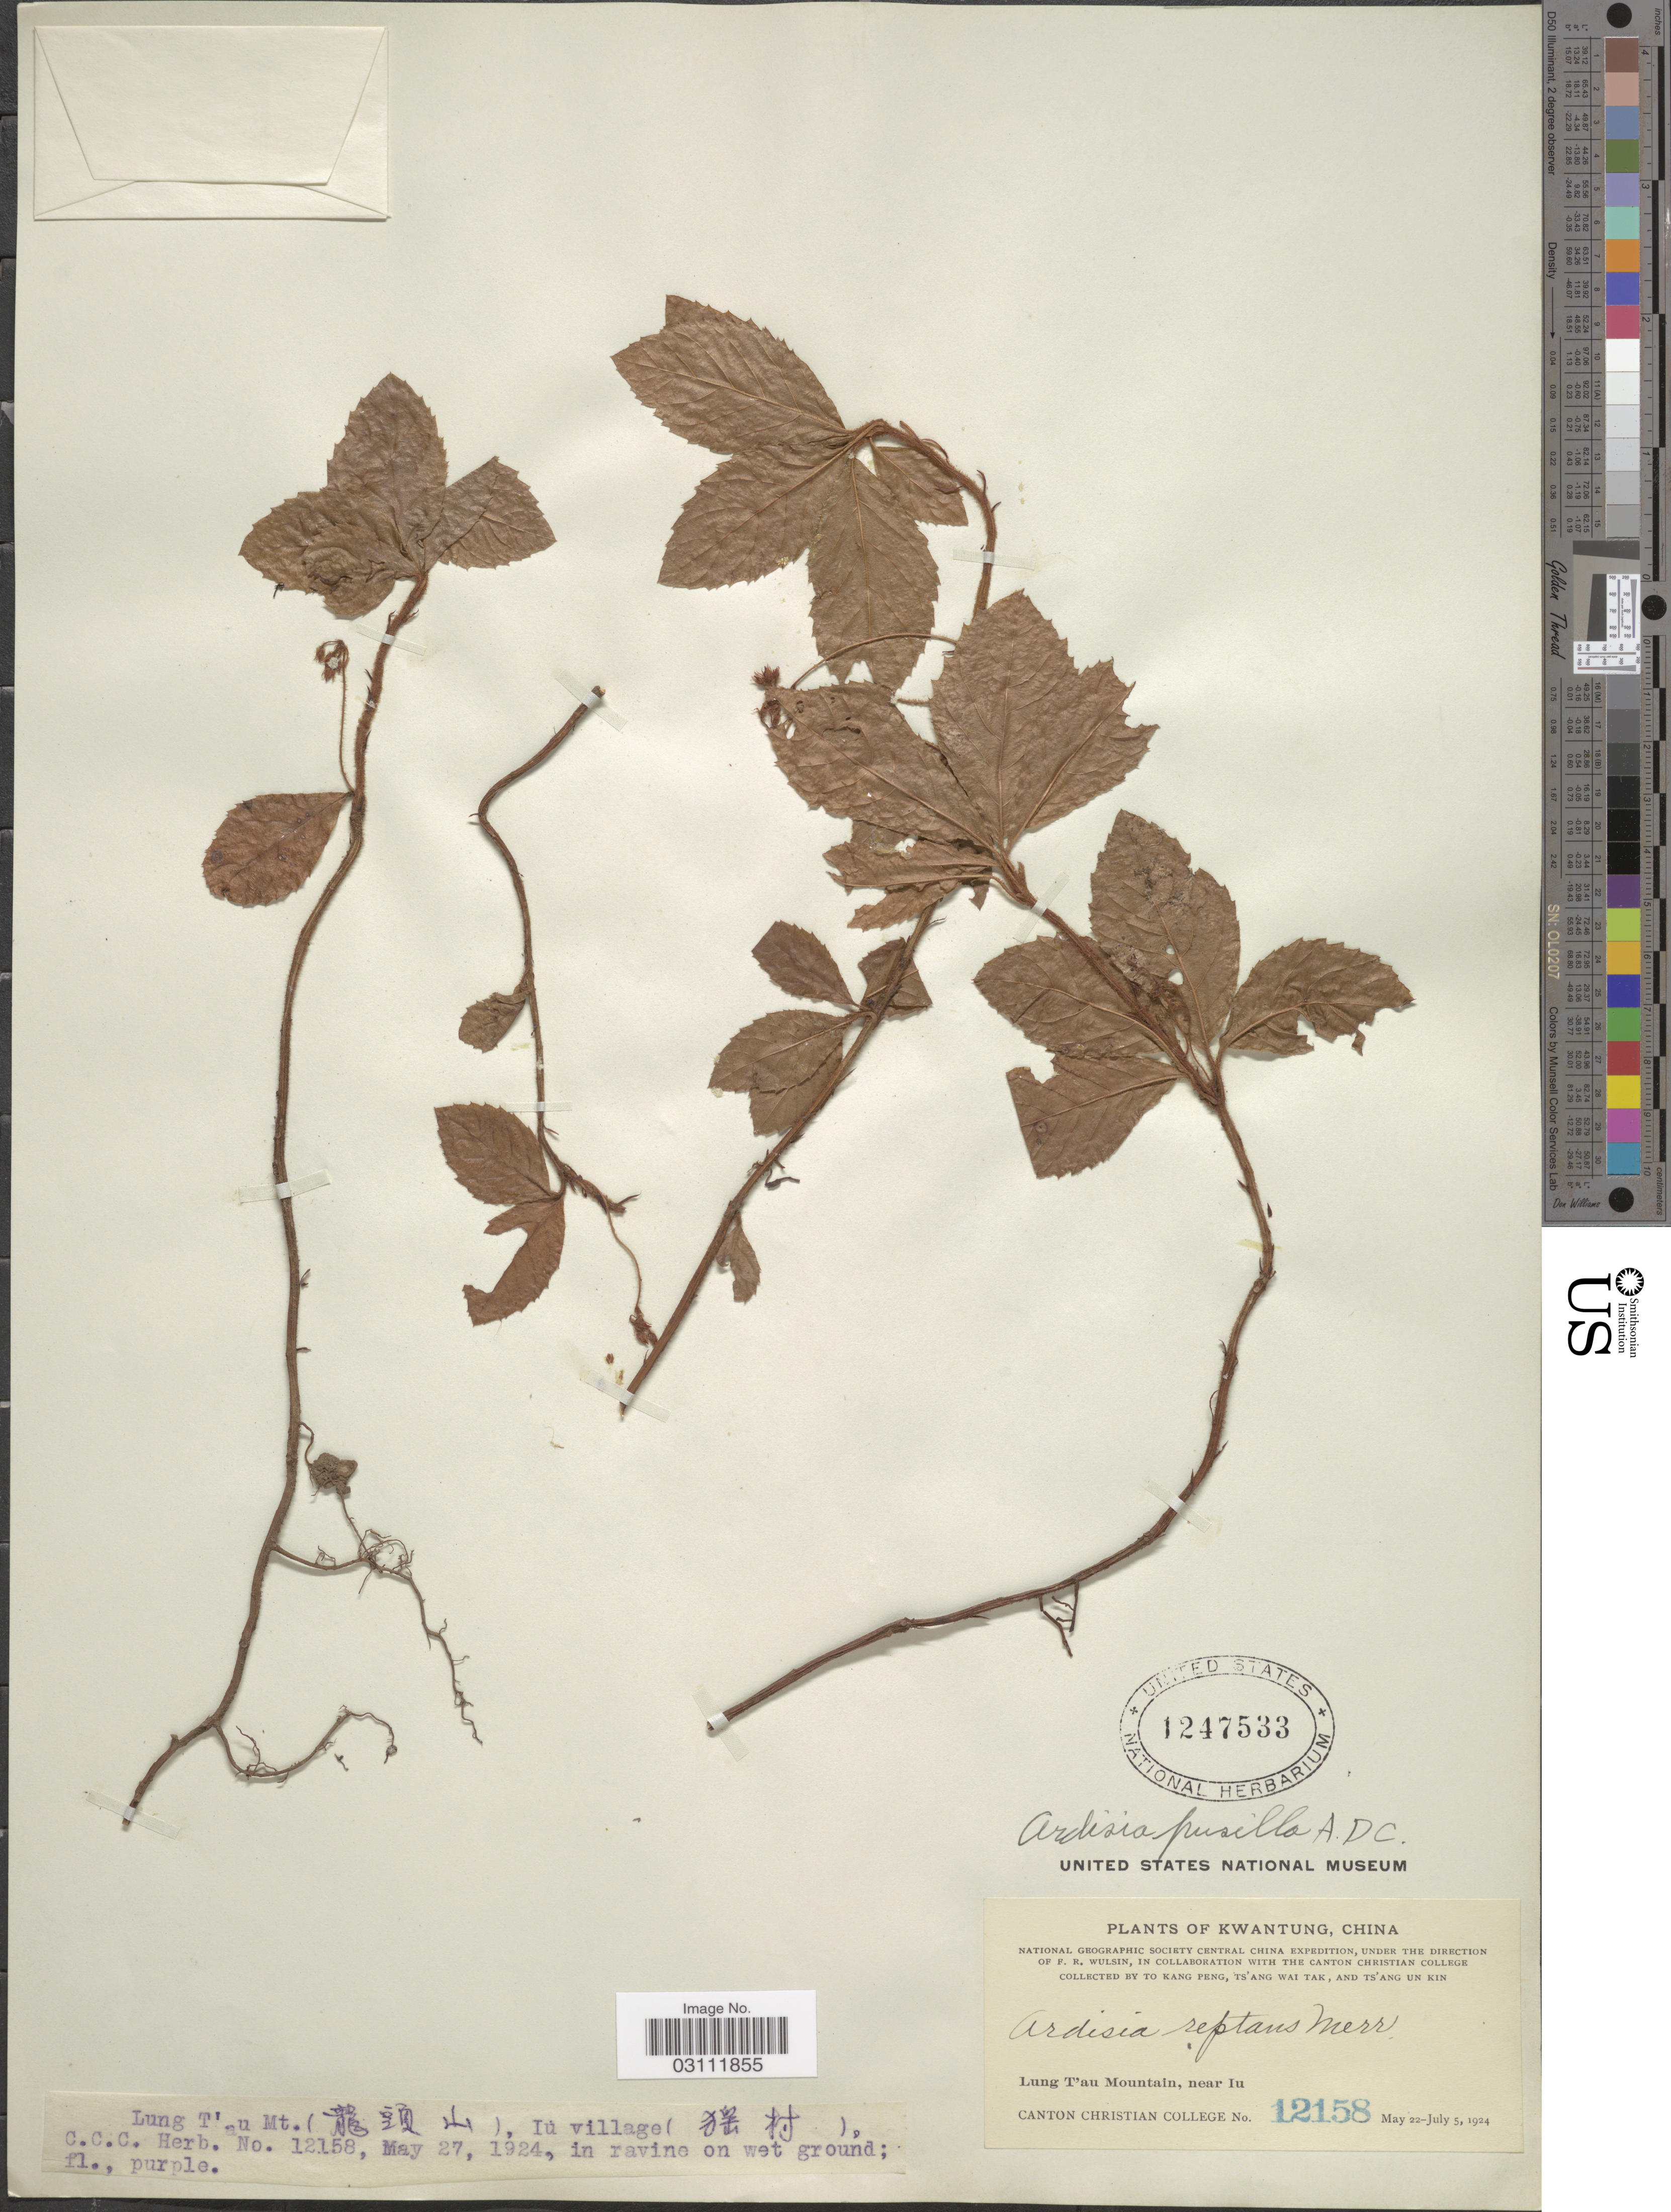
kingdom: Plantae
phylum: Tracheophyta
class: Magnoliopsida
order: Ericales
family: Primulaceae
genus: Ardisia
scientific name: Ardisia pusilla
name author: A. DC.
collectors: T. K. Peng, W. T. Tsang & U. K. Tsang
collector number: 12158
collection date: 1924-05-27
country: China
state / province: Guangdong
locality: Kwangtung. Lung T'au Mountain, near Iu.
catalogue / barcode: US 1247533